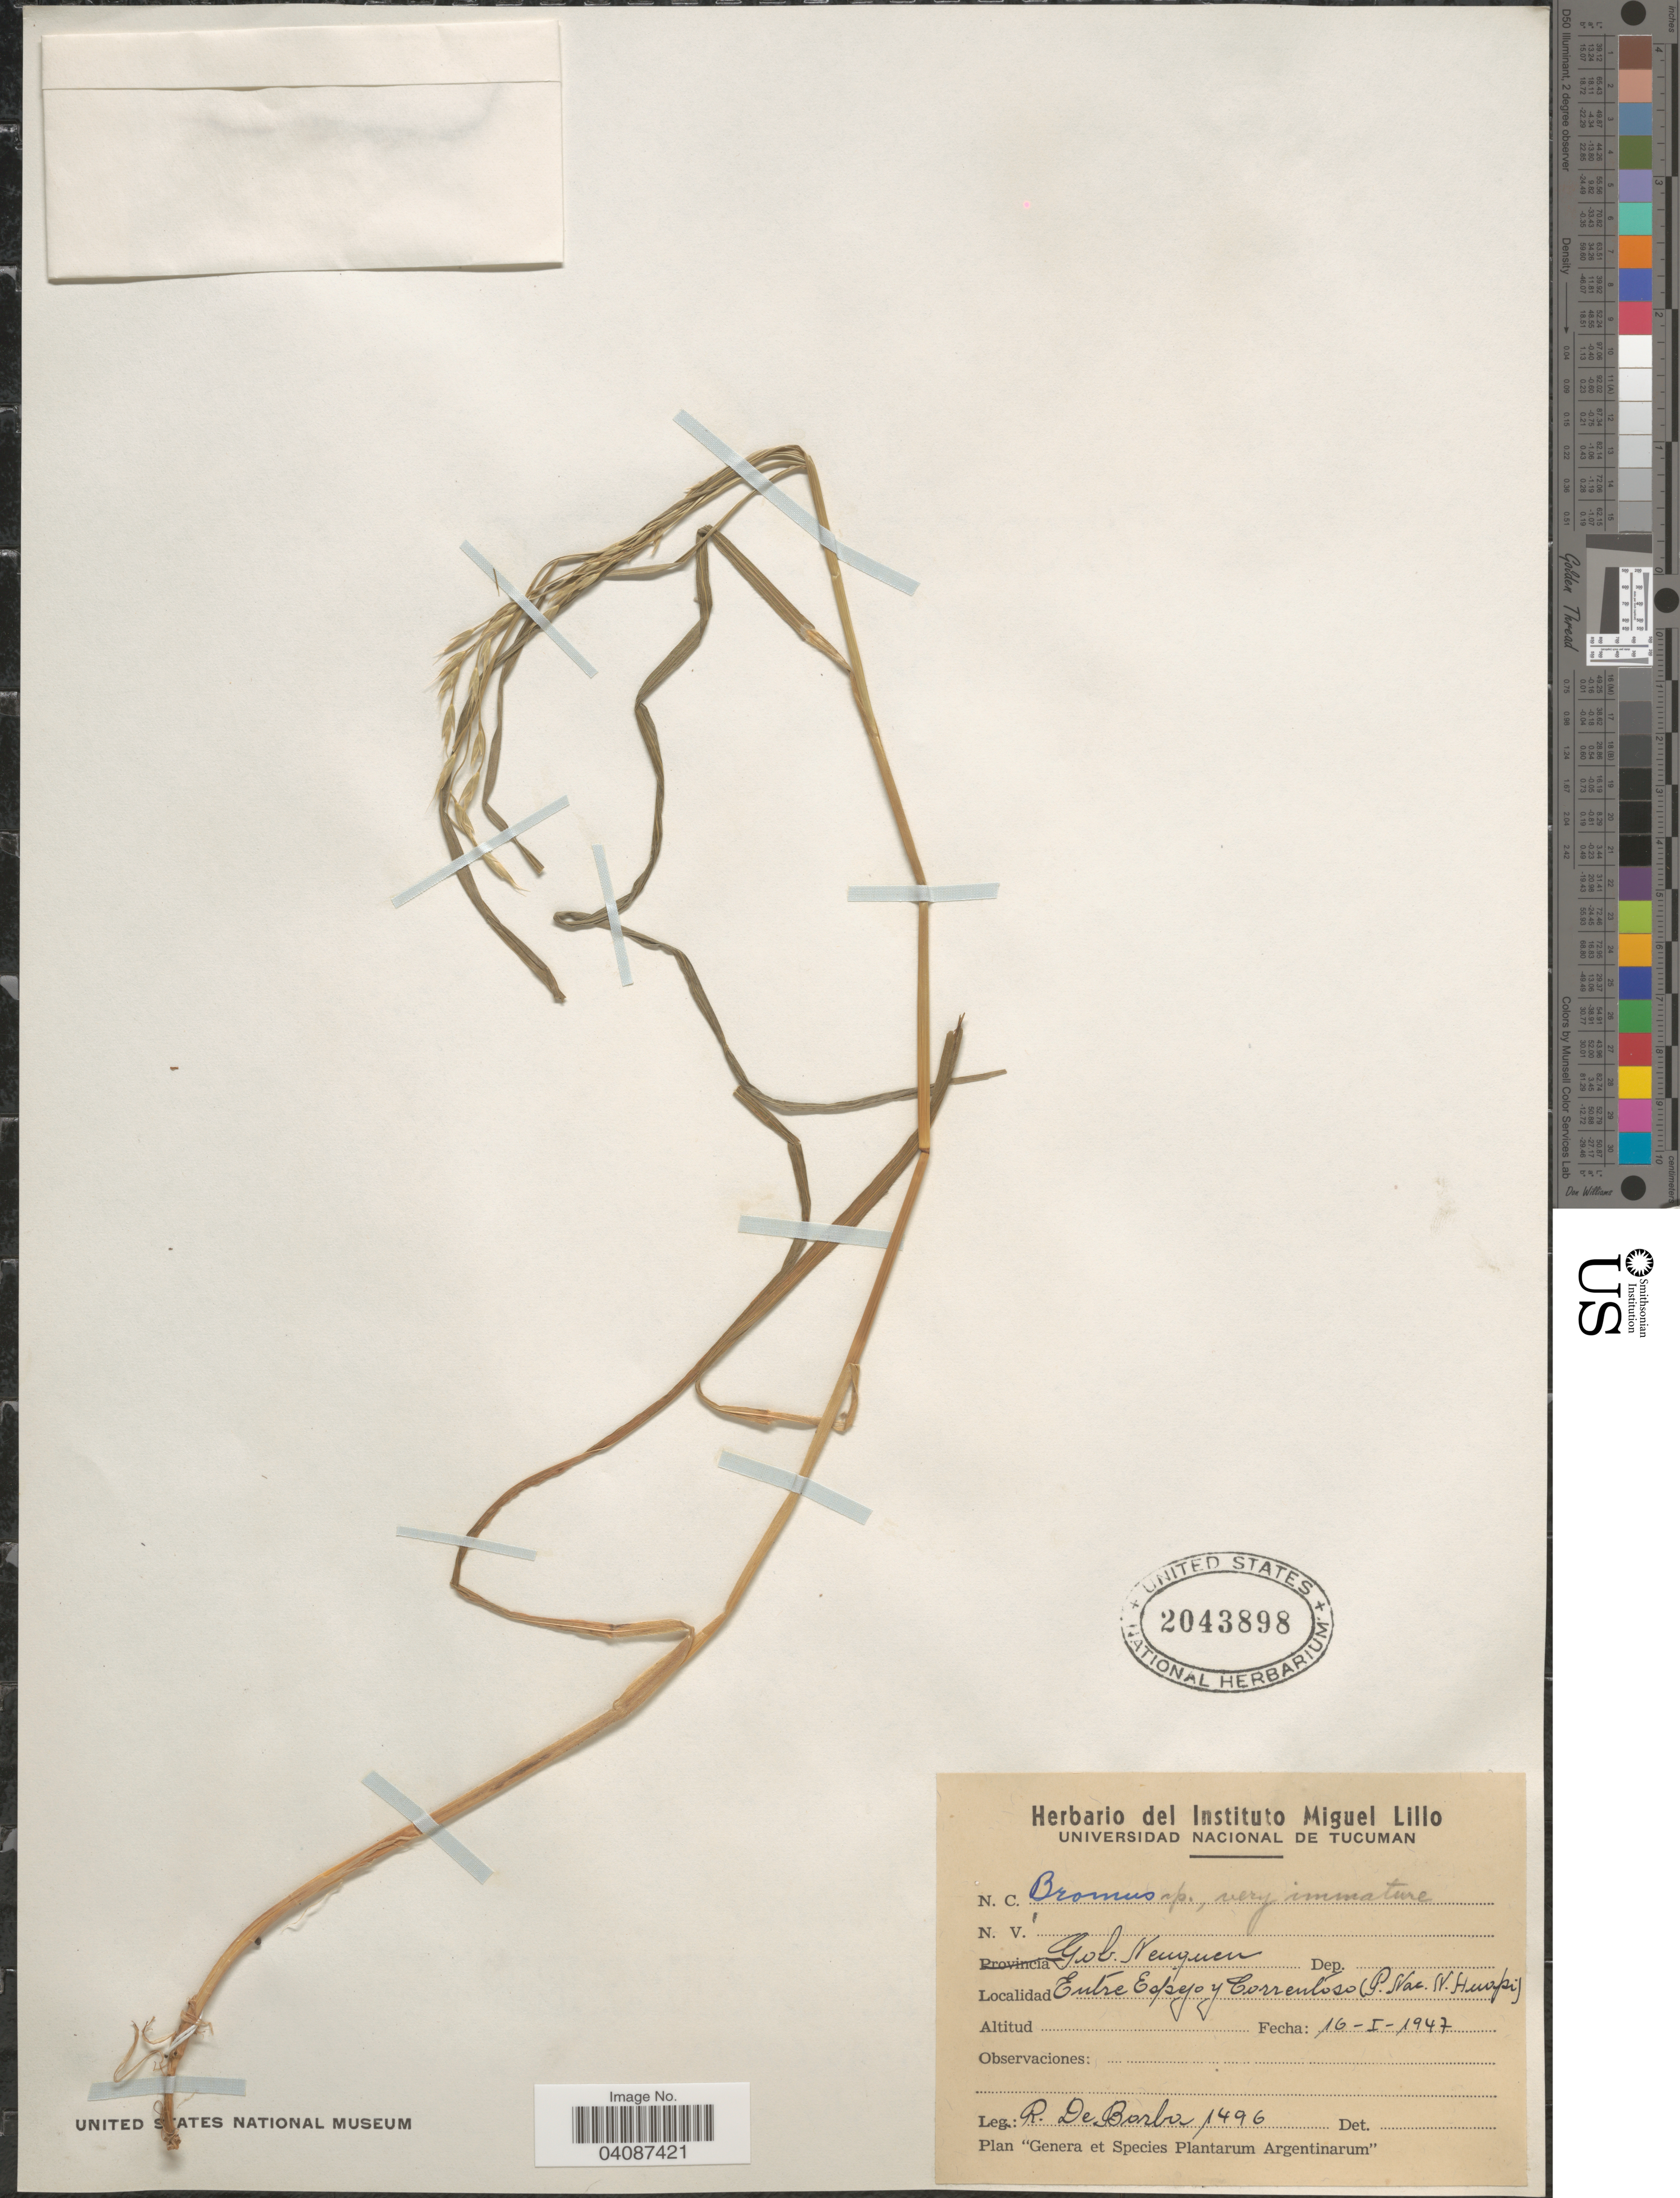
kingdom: Plantae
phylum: Tracheophyta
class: Liliopsida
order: Poales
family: Poaceae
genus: Bromus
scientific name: Bromus sp.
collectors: R. Borba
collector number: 1496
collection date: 1947-01-16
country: Argentina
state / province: Neuquen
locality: Entre Espyo y Correnlóso (P. Nac. N. Huapi.)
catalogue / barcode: US 2043898